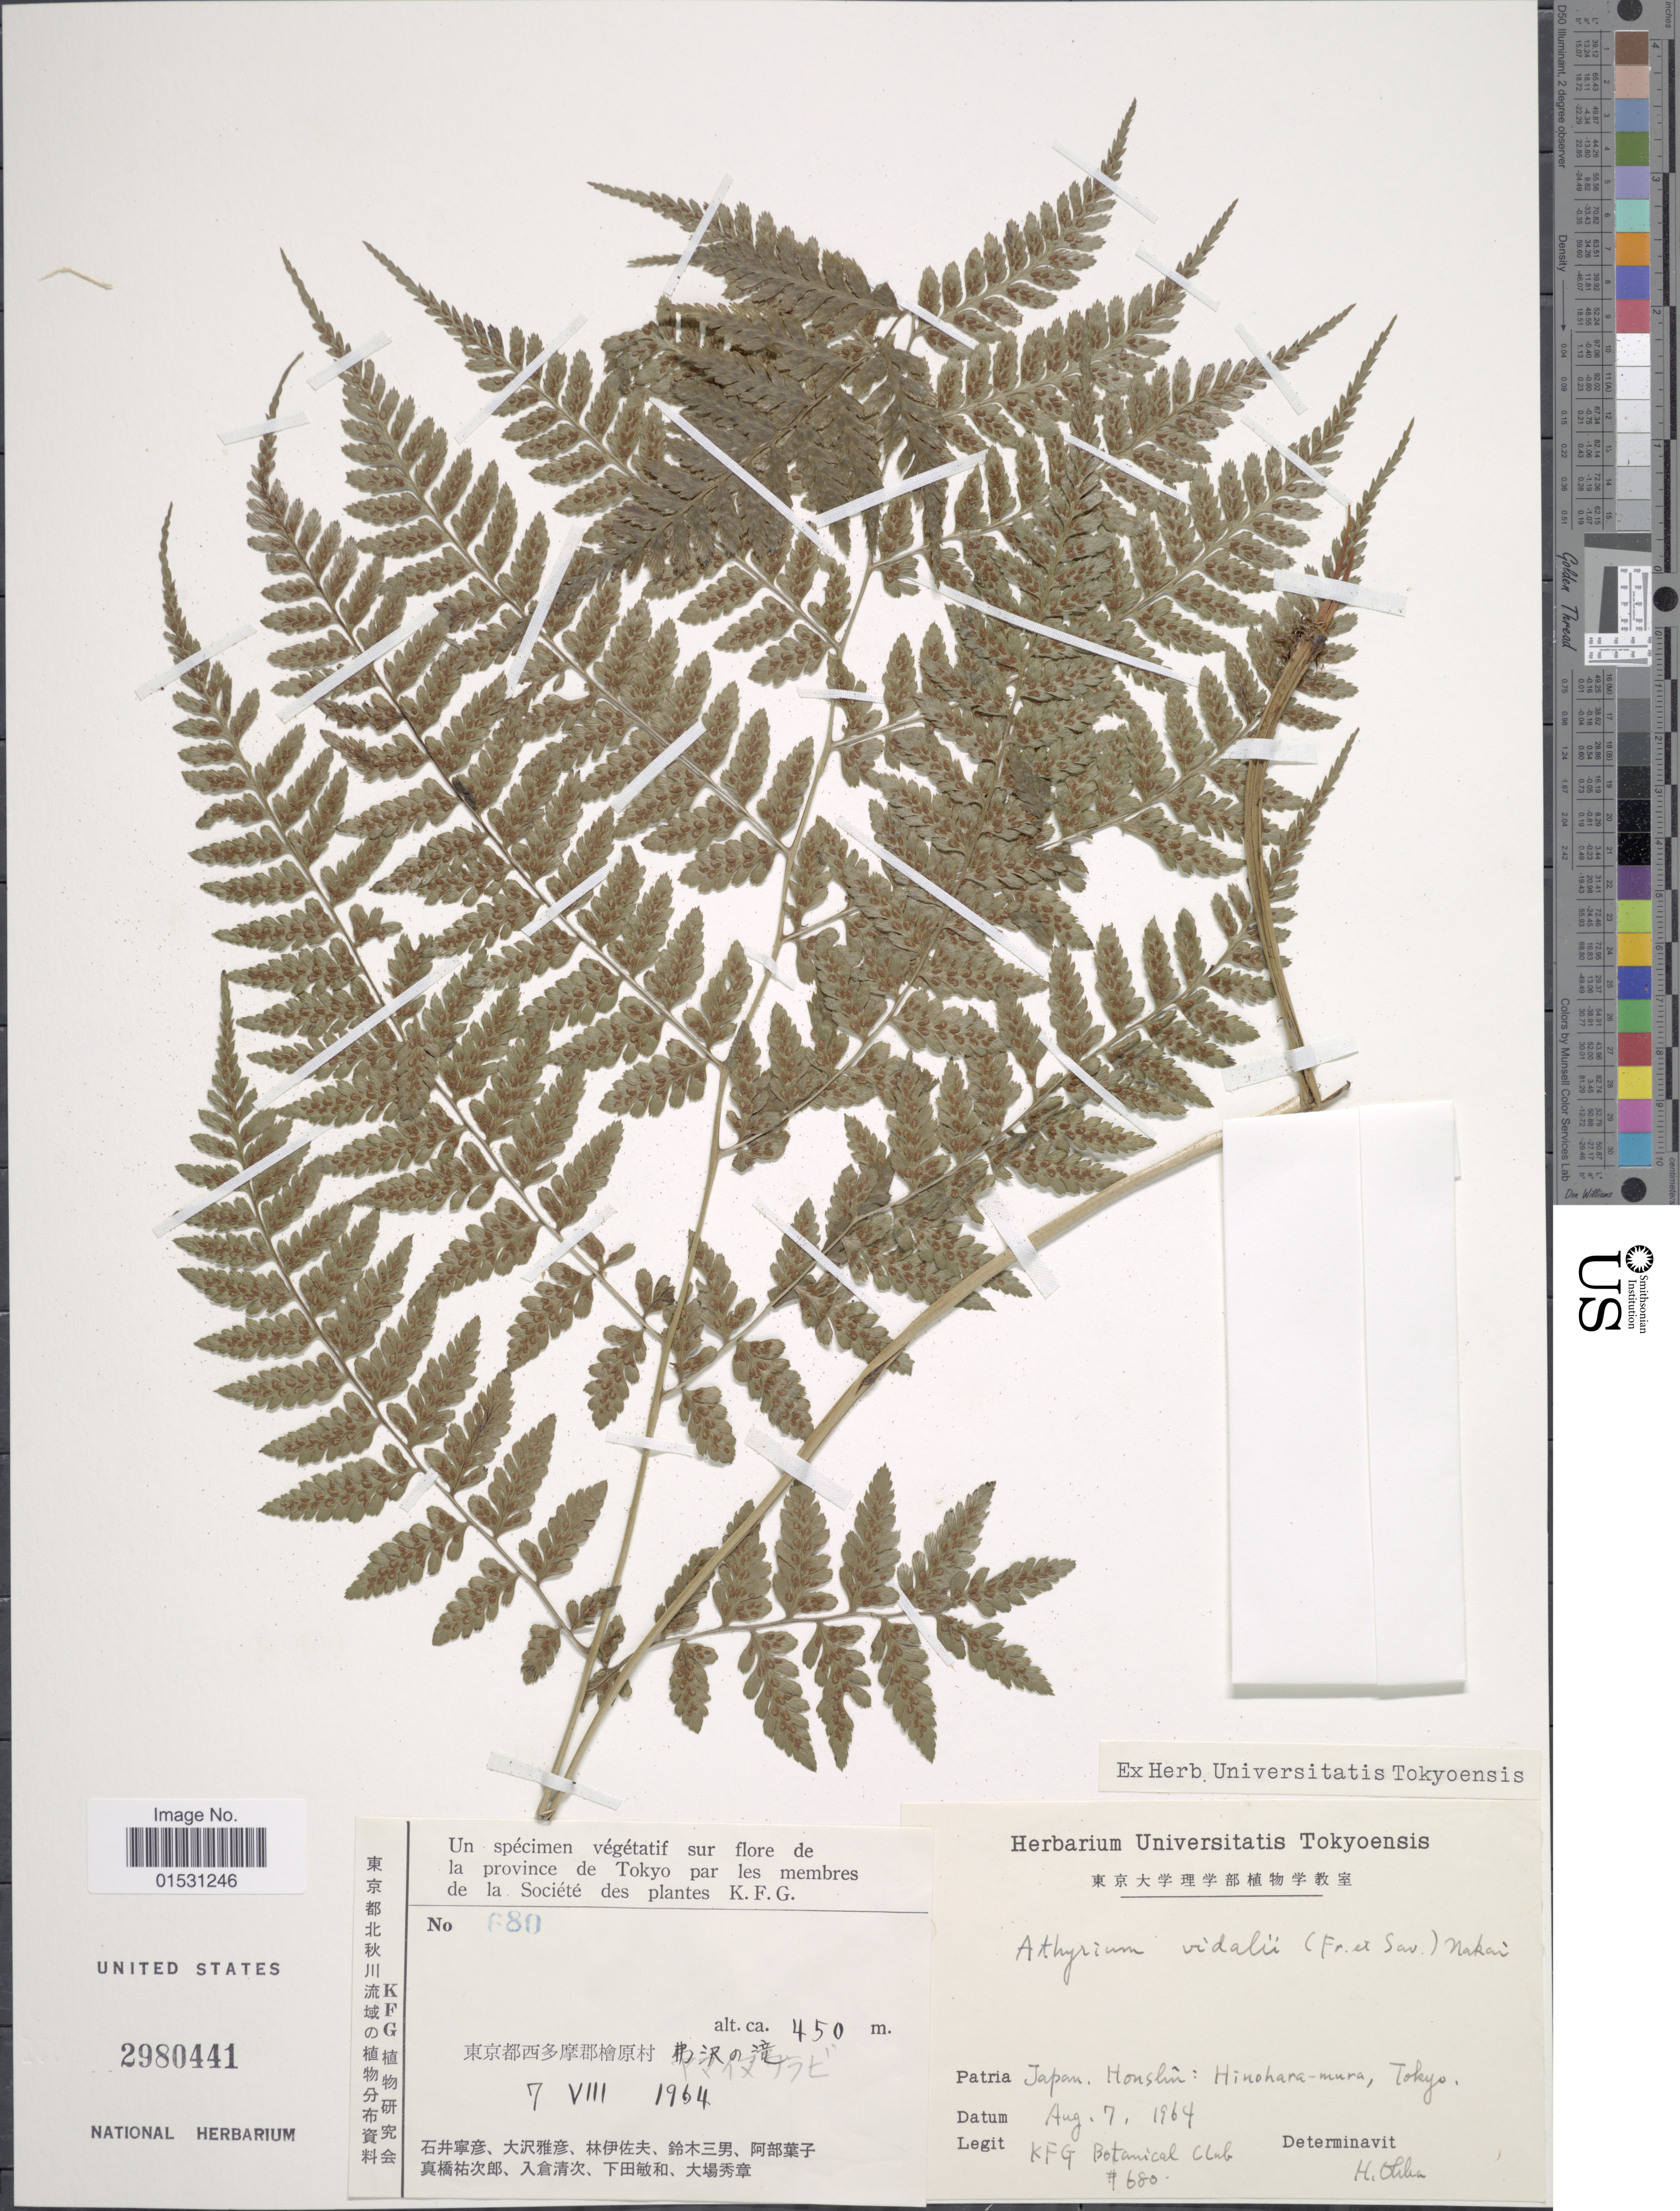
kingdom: Plantae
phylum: Tracheophyta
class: Polypodiopsida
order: Polypodiales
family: Athyriaceae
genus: Athyrium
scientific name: Athyrium vidalii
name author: (Franch. & Sav.) Nakai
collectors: KFG Botanical CLub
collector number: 680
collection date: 1964-08-07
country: Japan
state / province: Tokyo, Federal City of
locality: Honshu: Hinohara-mura.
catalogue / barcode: US 2980441